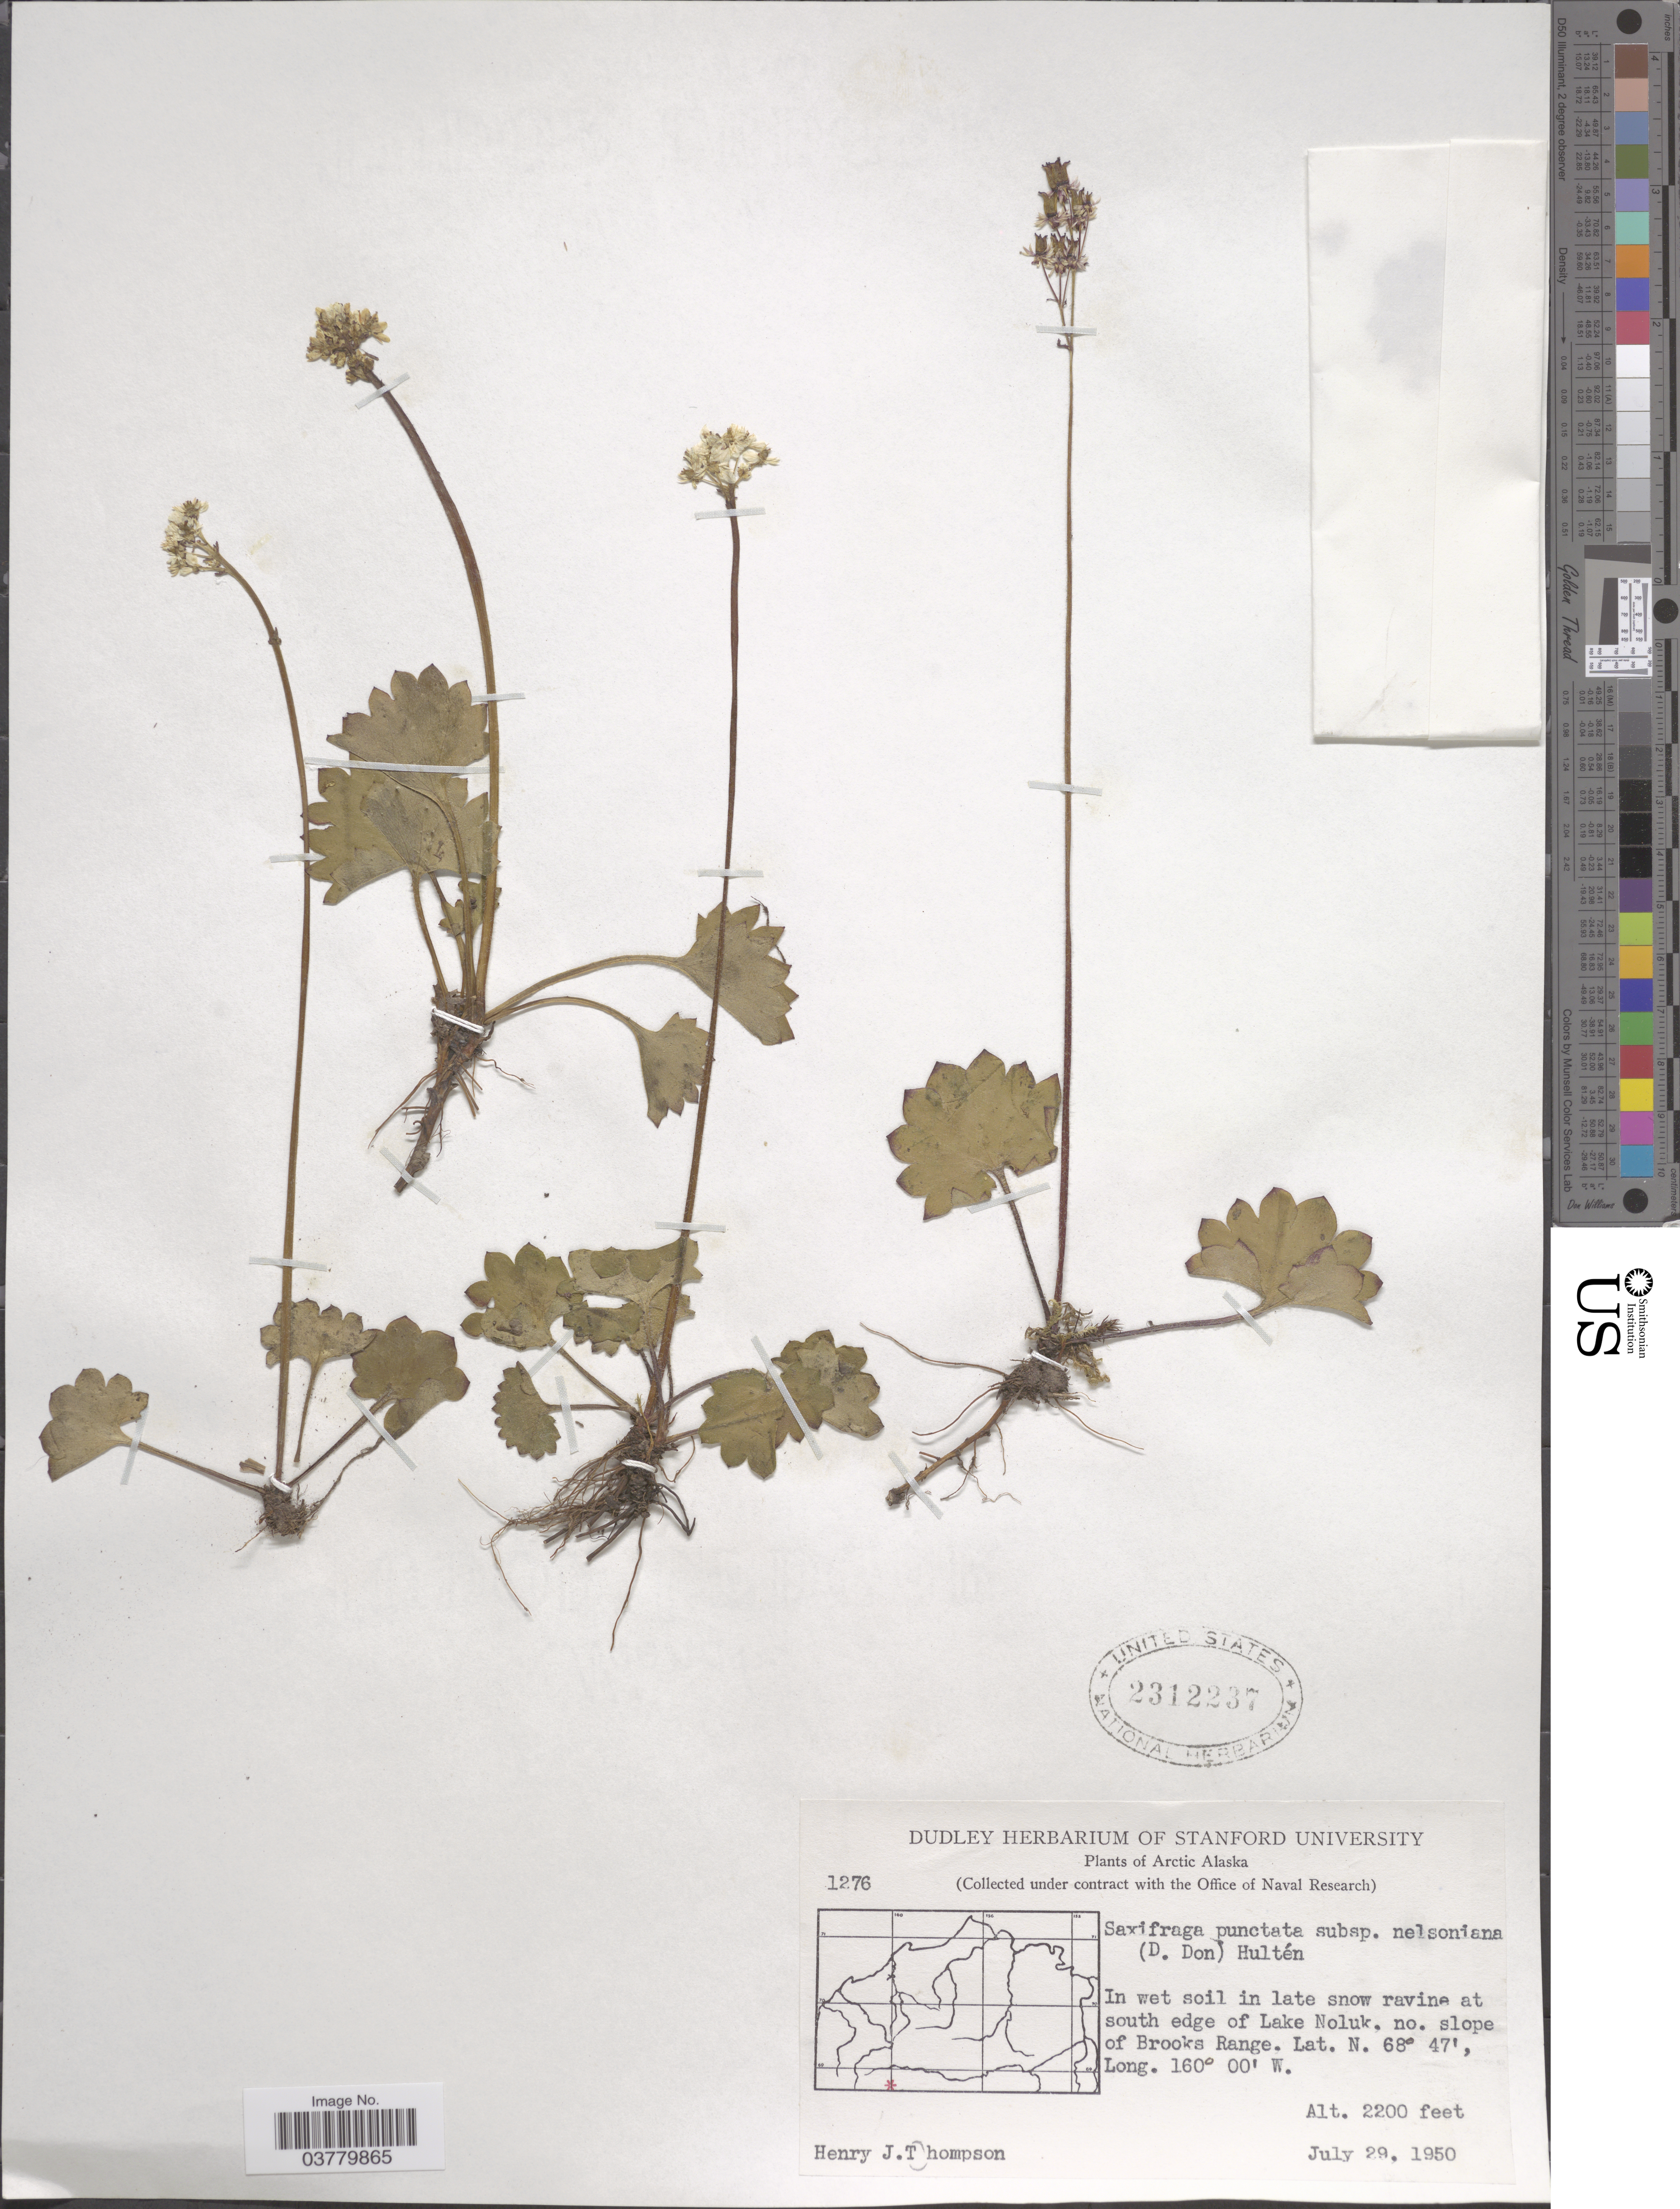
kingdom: Plantae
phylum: Tracheophyta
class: Magnoliopsida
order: Saxifragales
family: Saxifragaceae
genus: Micranthes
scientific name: Micranthes nelsoniana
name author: (D. Don) Small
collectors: H. J. Thompson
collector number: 1276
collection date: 1950-07-29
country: United States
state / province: Alaska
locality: Arctic Alaska. In wet soil in late snow ravine at south edge of Lake Noluk, no. slope of Brooks Range.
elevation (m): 671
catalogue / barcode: US 2312237